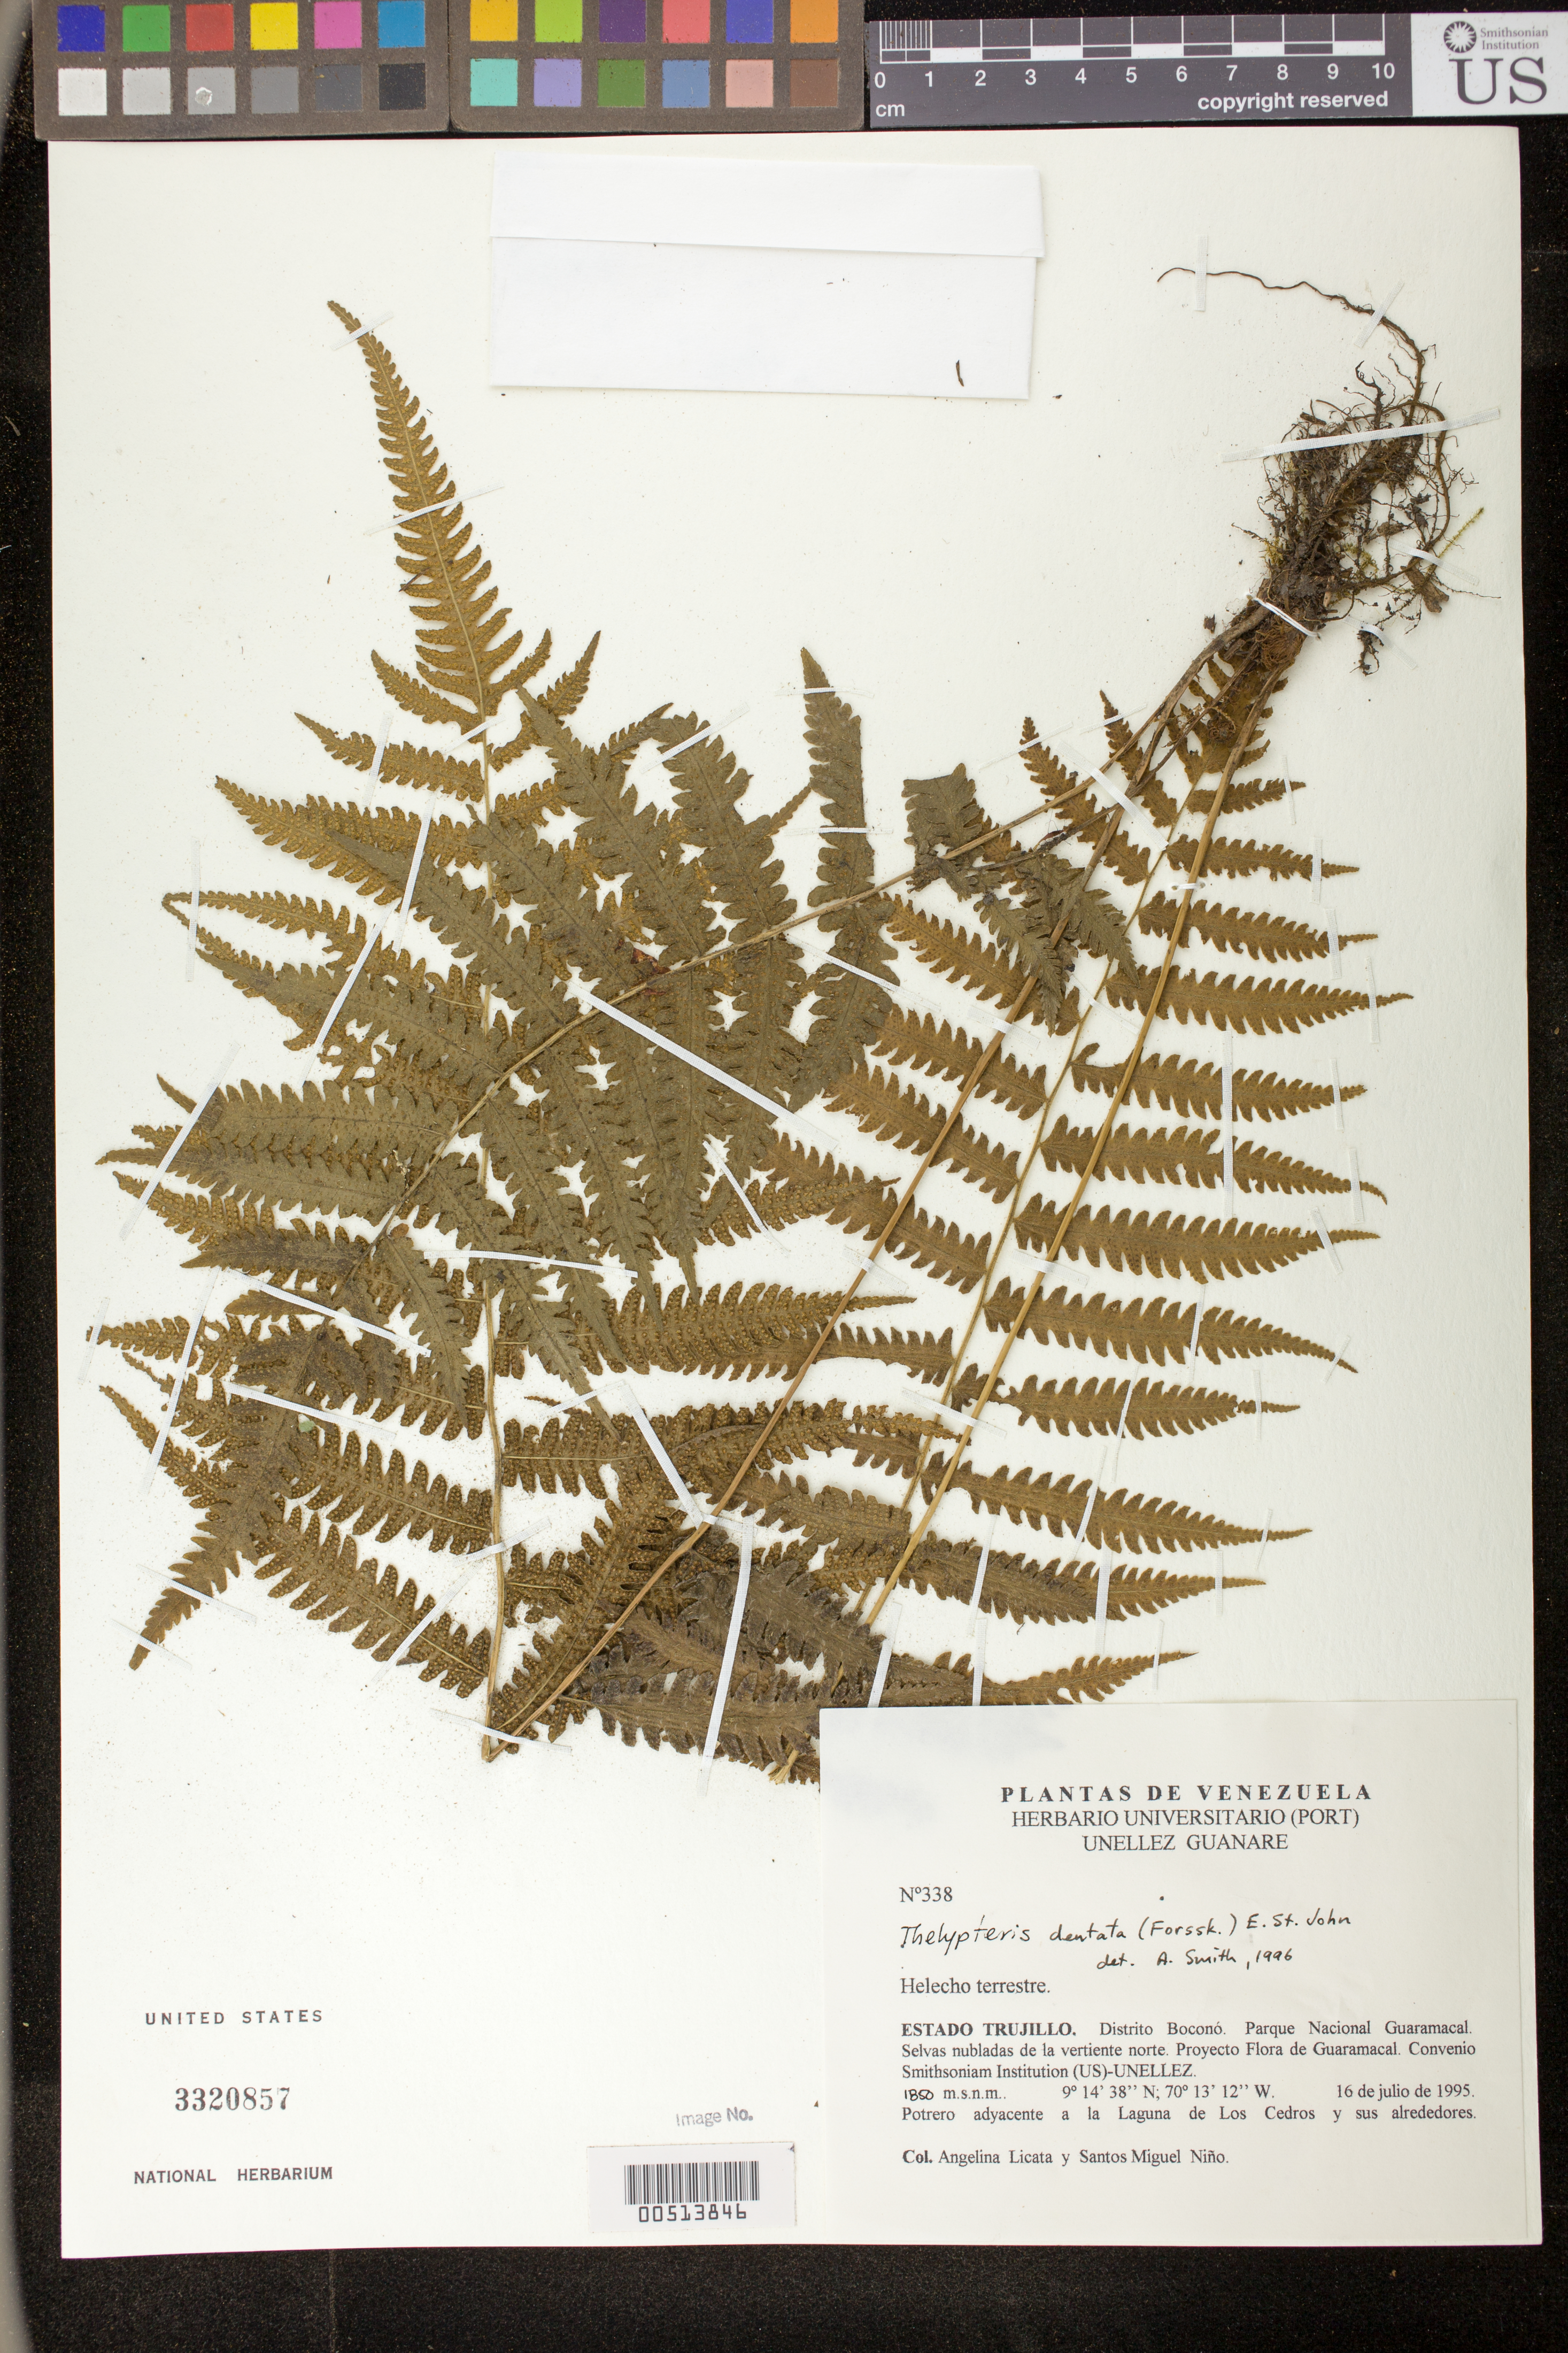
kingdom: Plantae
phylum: Tracheophyta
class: Polypodiopsida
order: Polypodiales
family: Thelypteridaceae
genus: Thelypteris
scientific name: Thelypteris dentata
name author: (Forssk.) E.P. St. John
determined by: Smith, A.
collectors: A. Licata & S. M. Niño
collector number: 338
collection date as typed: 16 Jul 1995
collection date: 1995-07-16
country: Venezuela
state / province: Trujillo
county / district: Boconó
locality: Parque Nacional Guaramacal, potrero adyacente a la Laguna de Los Cedros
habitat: Selvas nubladas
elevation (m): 1850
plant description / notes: PORT, UC, US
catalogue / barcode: US 3320857